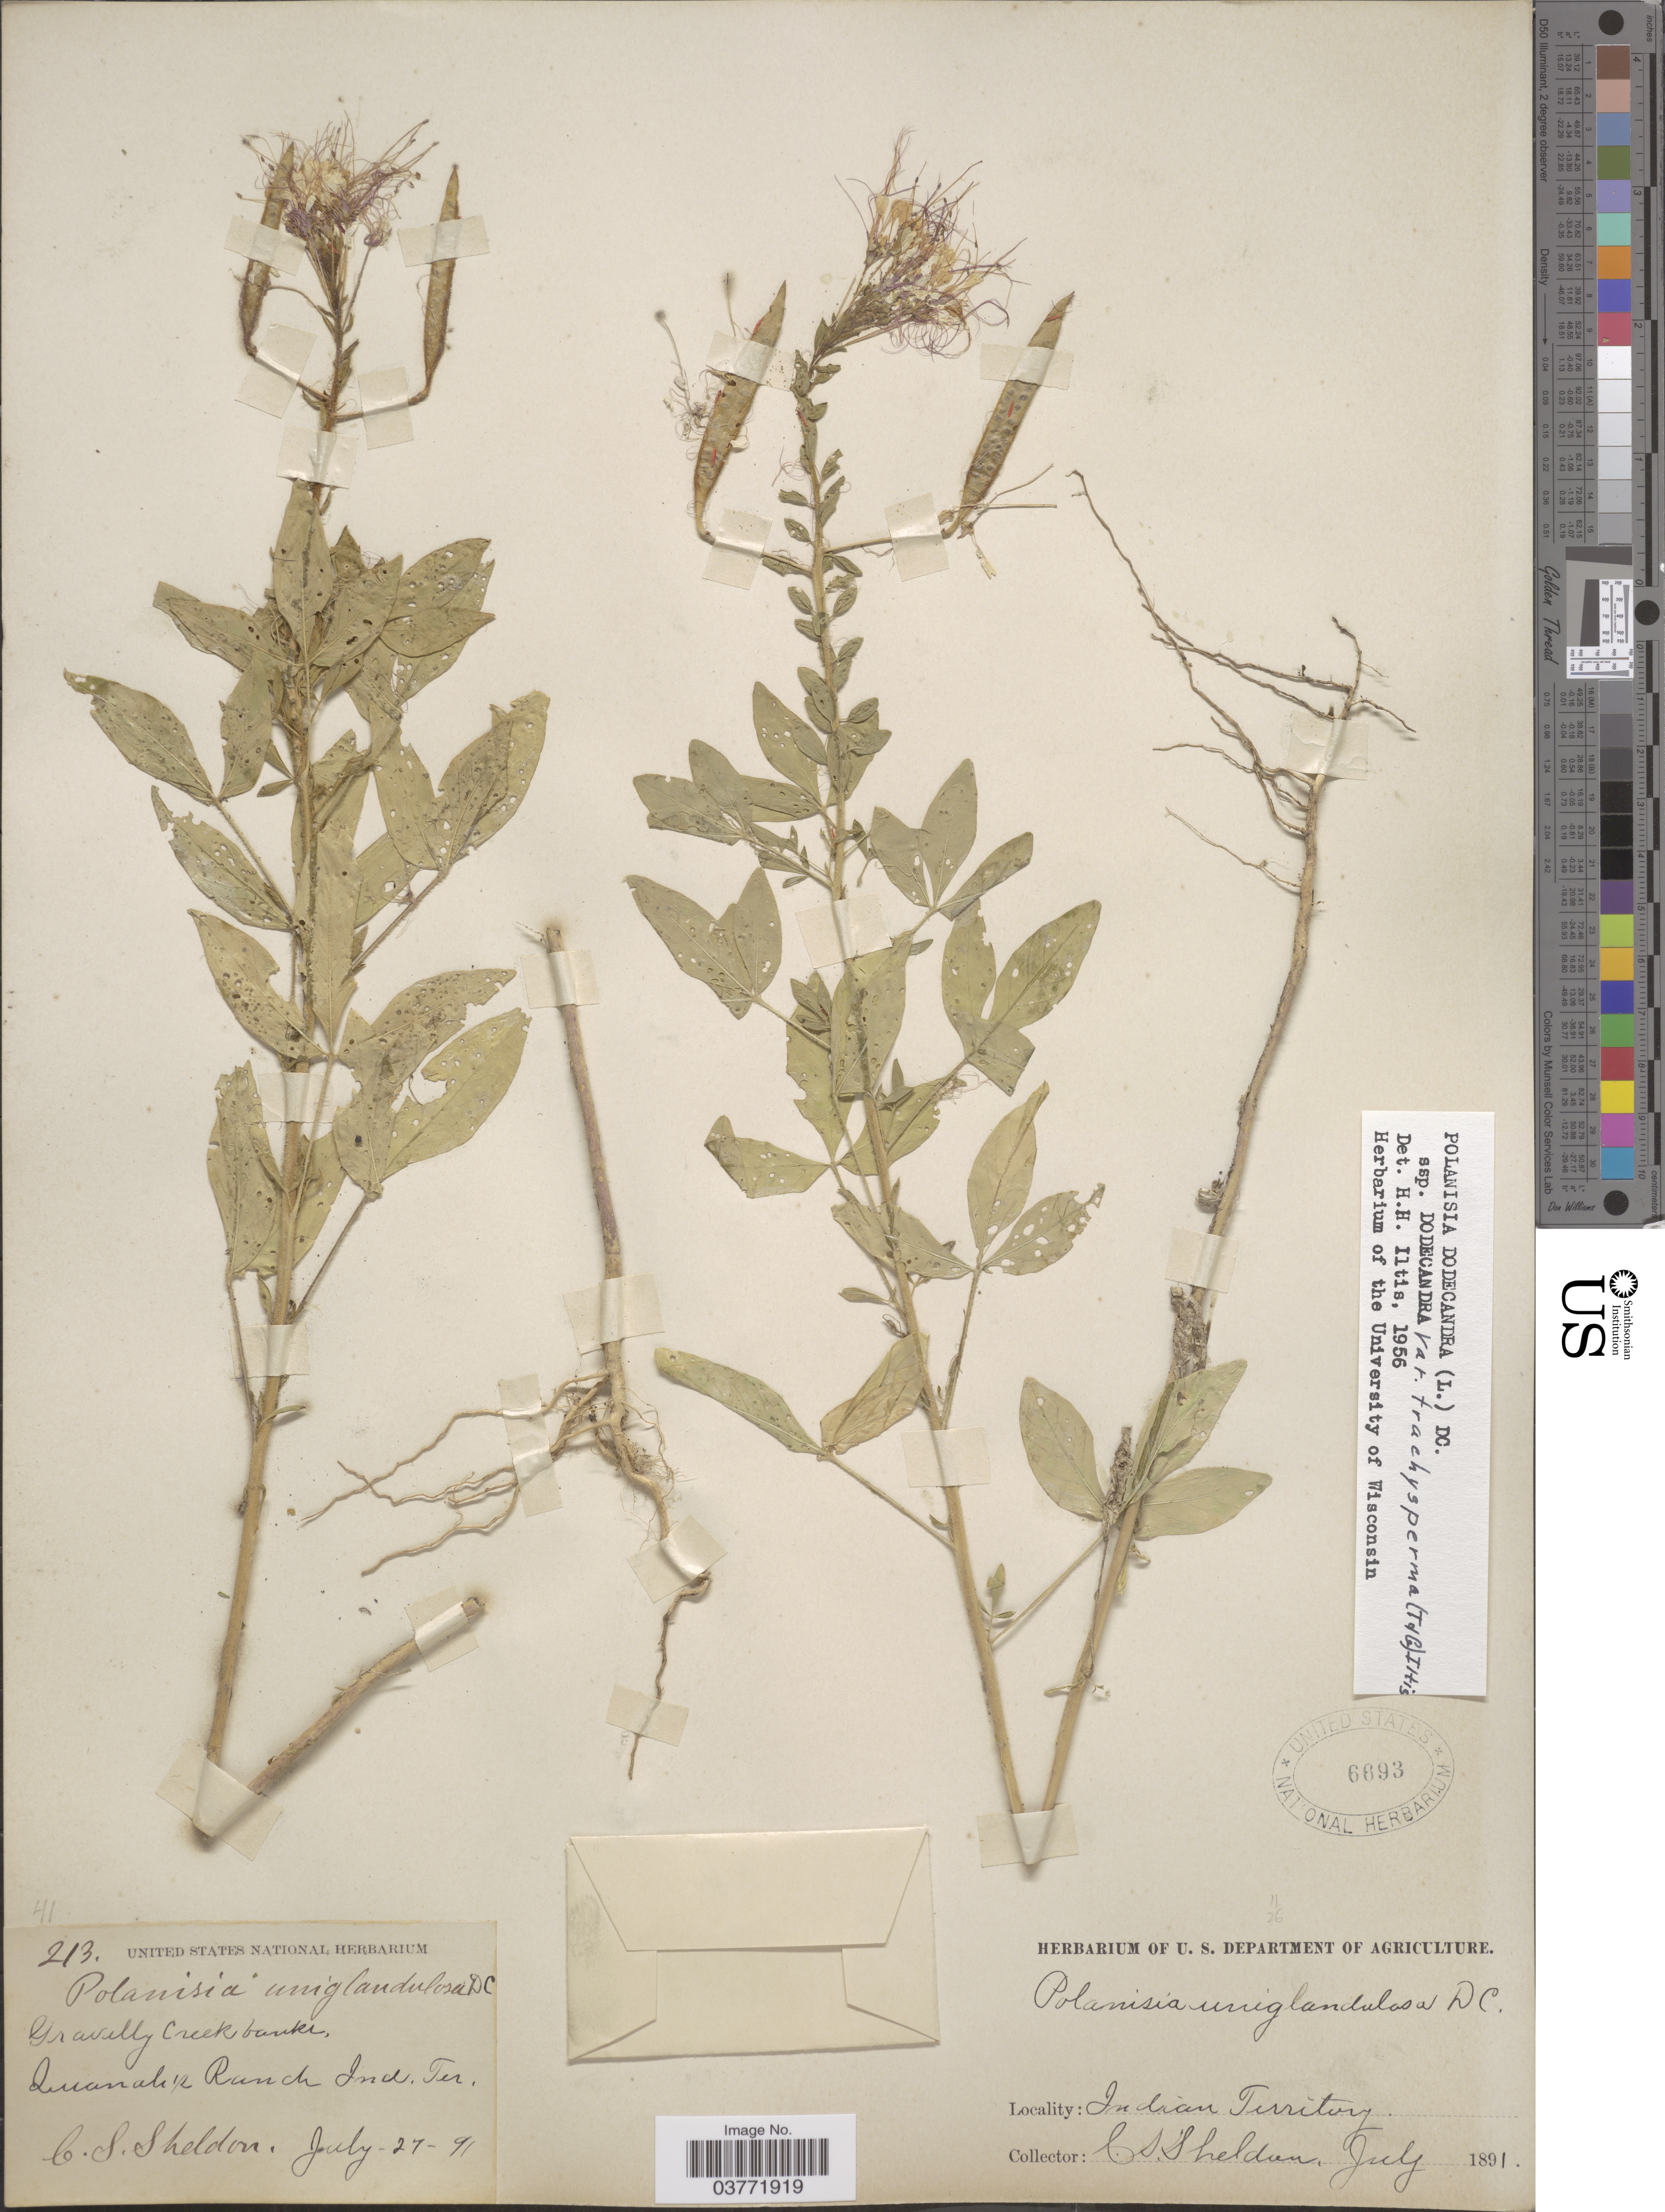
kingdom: Plantae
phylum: Tracheophyta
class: Magnoliopsida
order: Brassicales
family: Cleomaceae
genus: Polanisia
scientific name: Polanisia trachysperma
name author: Torr. & A. Gray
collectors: C. S. Sheldon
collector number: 213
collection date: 1891-07-27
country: United States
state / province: Oklahoma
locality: Quanah's Ranch Indian Territory.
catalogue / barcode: US 6693